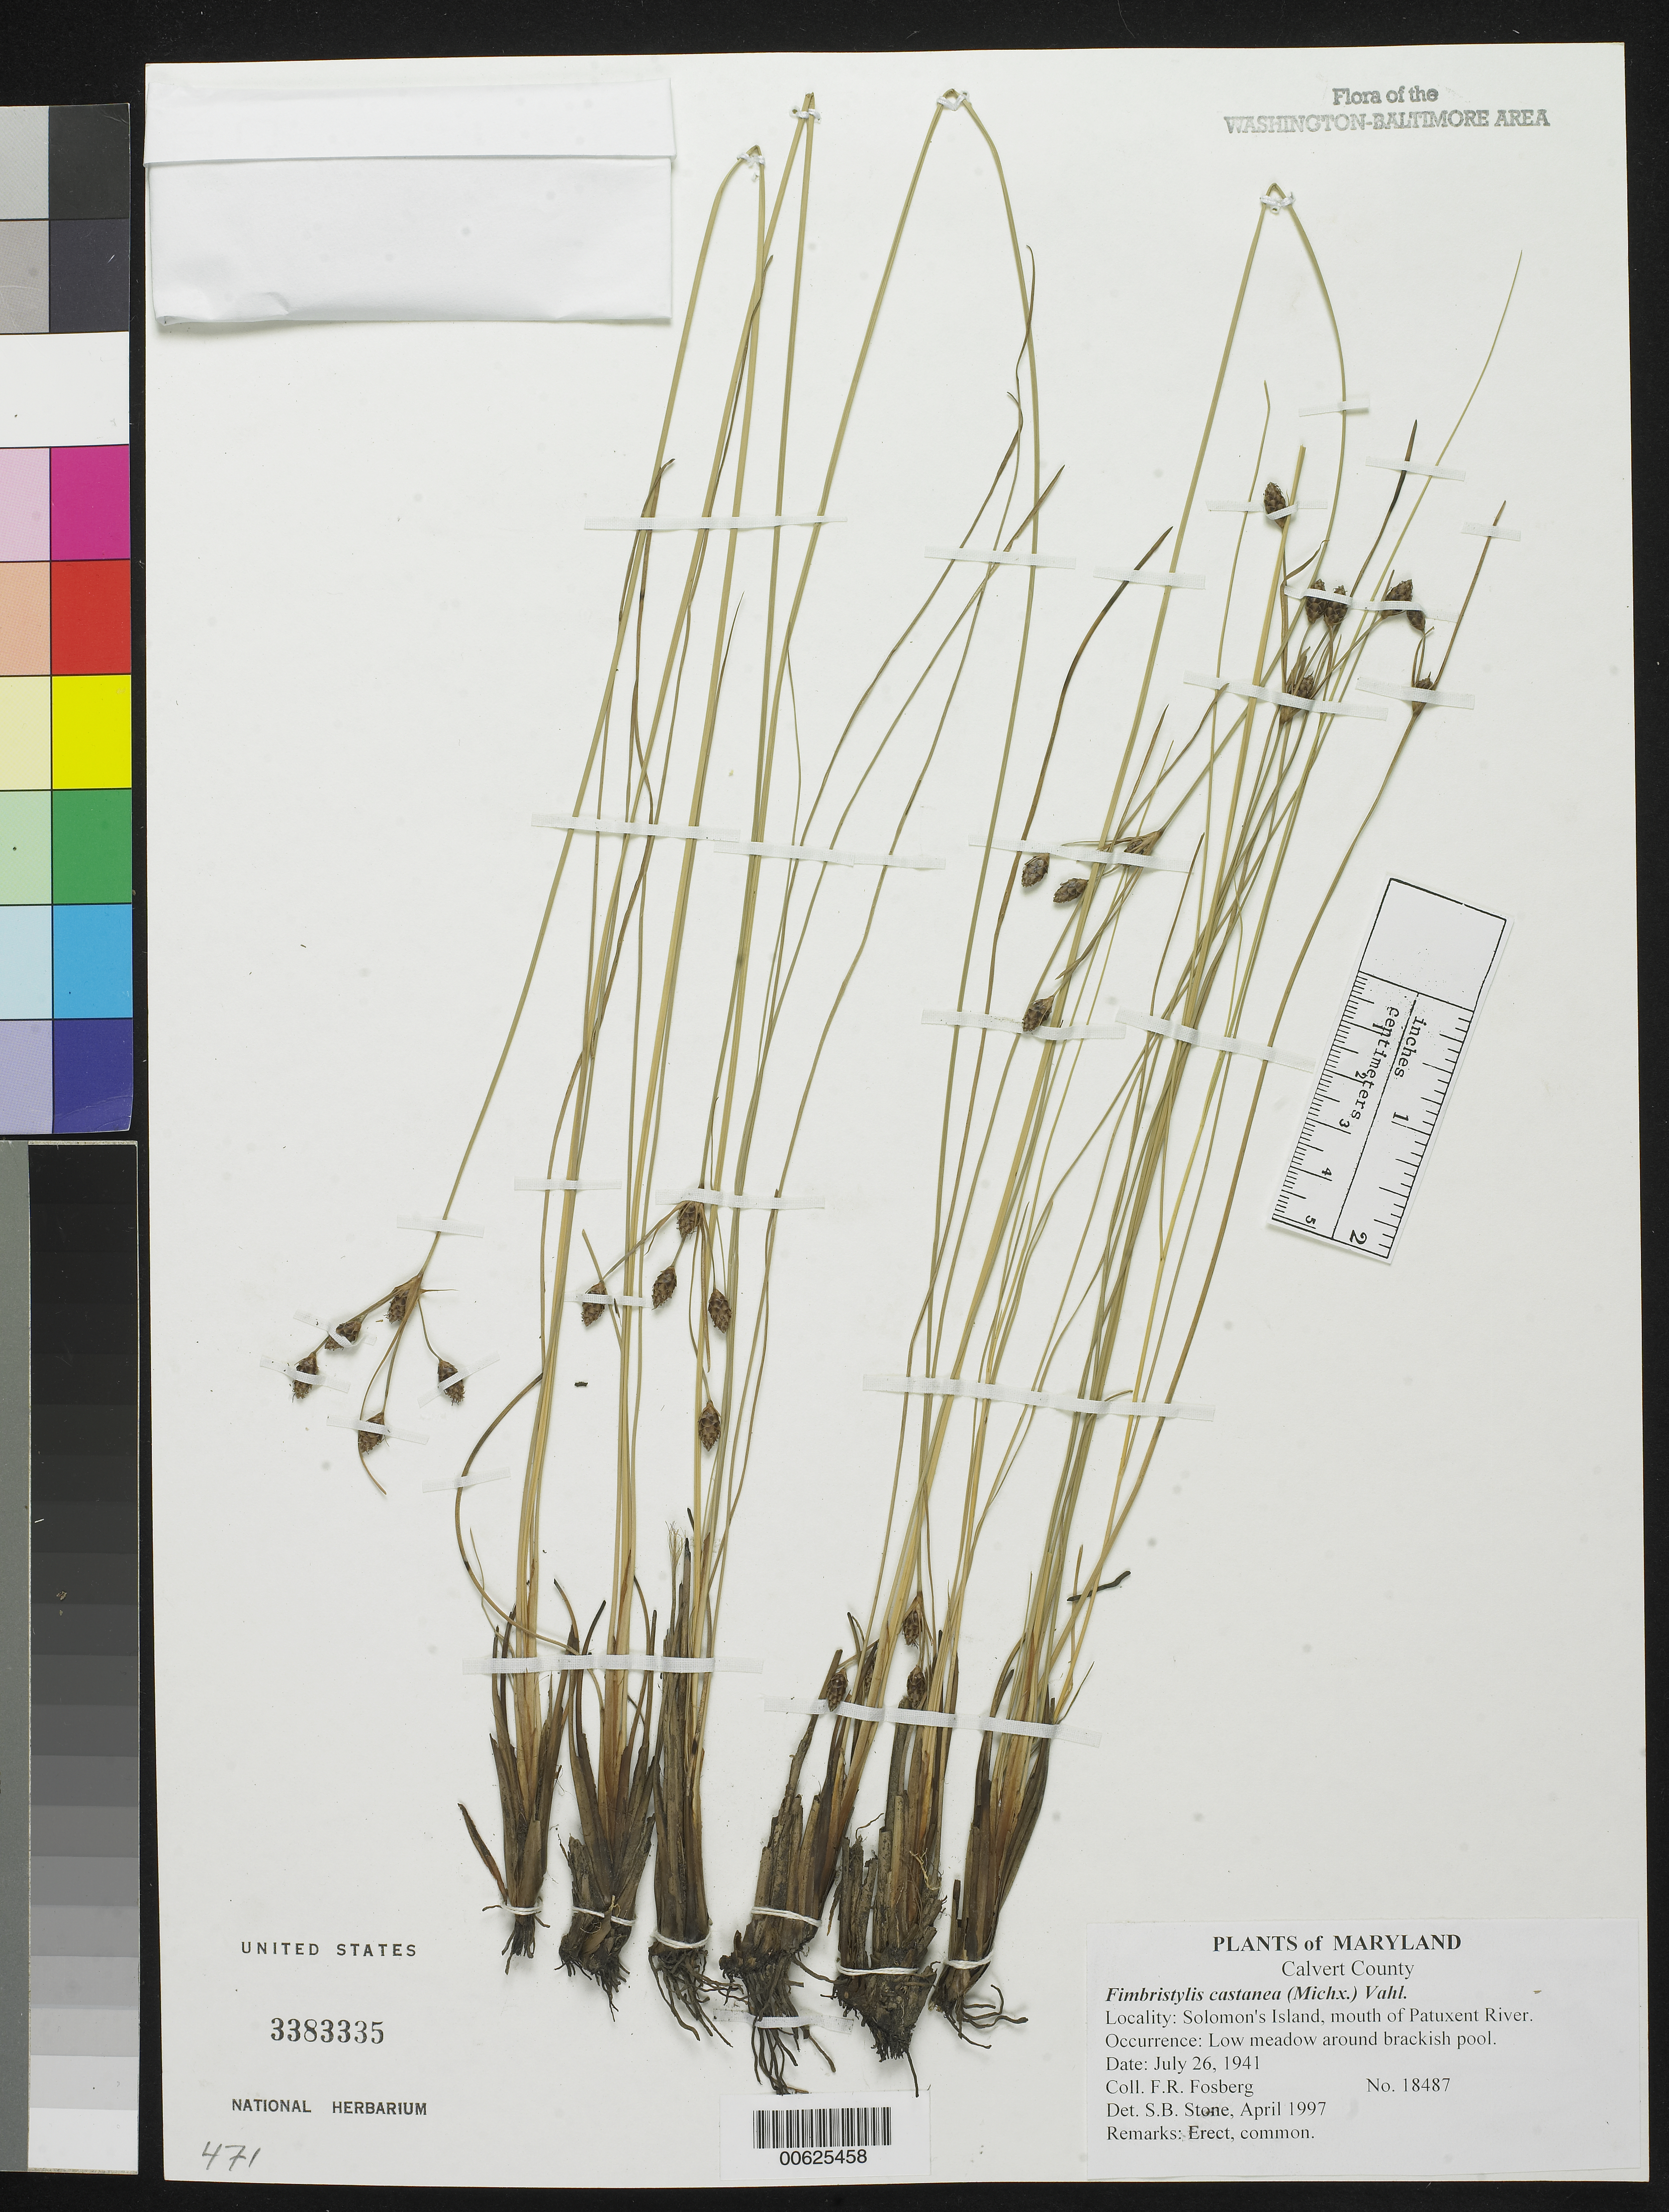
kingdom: Plantae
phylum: Tracheophyta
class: Liliopsida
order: Poales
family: Cyperaceae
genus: Fimbristylis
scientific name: Fimbristylis castanea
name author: (Michx.) Vahl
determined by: Stone, S. B.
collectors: F. R. Fosberg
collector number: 18487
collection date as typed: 26 Jul 1941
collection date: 1941-07-26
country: United States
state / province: Maryland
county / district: Calvert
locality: Solomon's Island, mouth of Patuxent River.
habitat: Low meadow around brackish pool.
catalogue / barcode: US 3383335